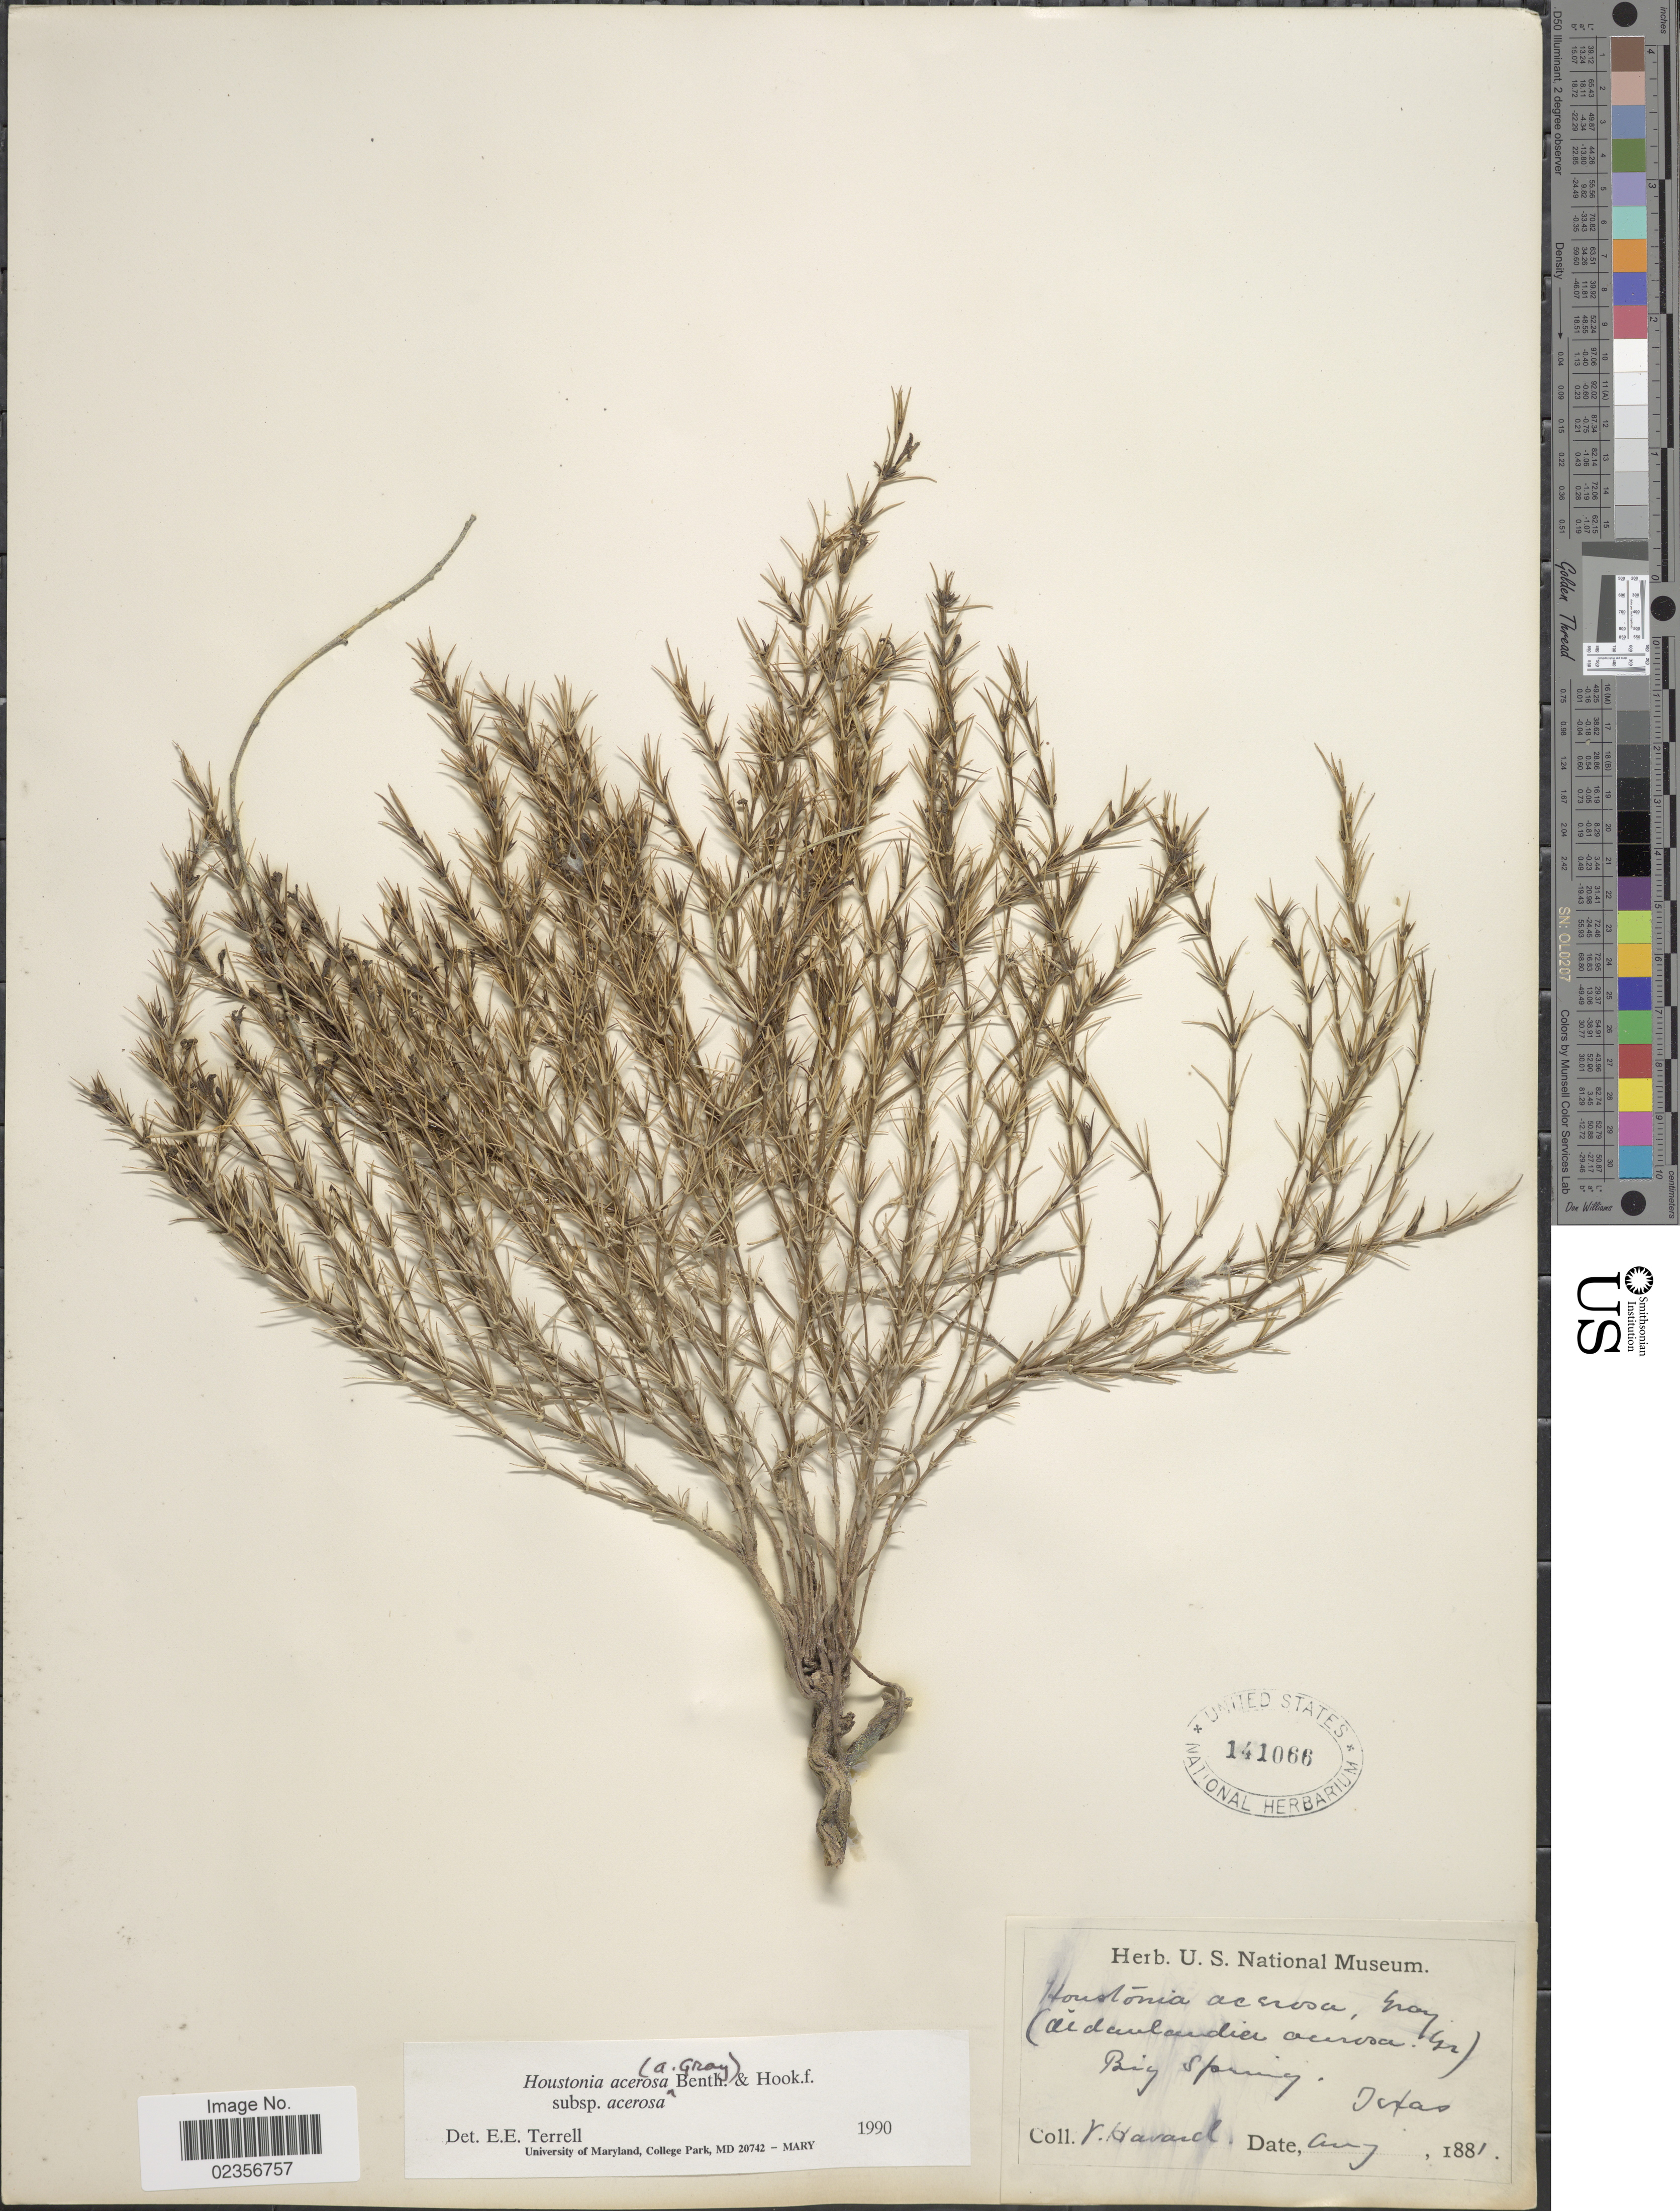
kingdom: Plantae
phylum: Tracheophyta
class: Magnoliopsida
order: Gentianales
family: Rubiaceae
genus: Houstonia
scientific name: Houstonia acerosa var. acerosa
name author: (A. Gray) Benth. & Hook. f.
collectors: V. Havard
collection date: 1881-08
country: United States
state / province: Texas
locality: Big Spring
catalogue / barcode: US 141066